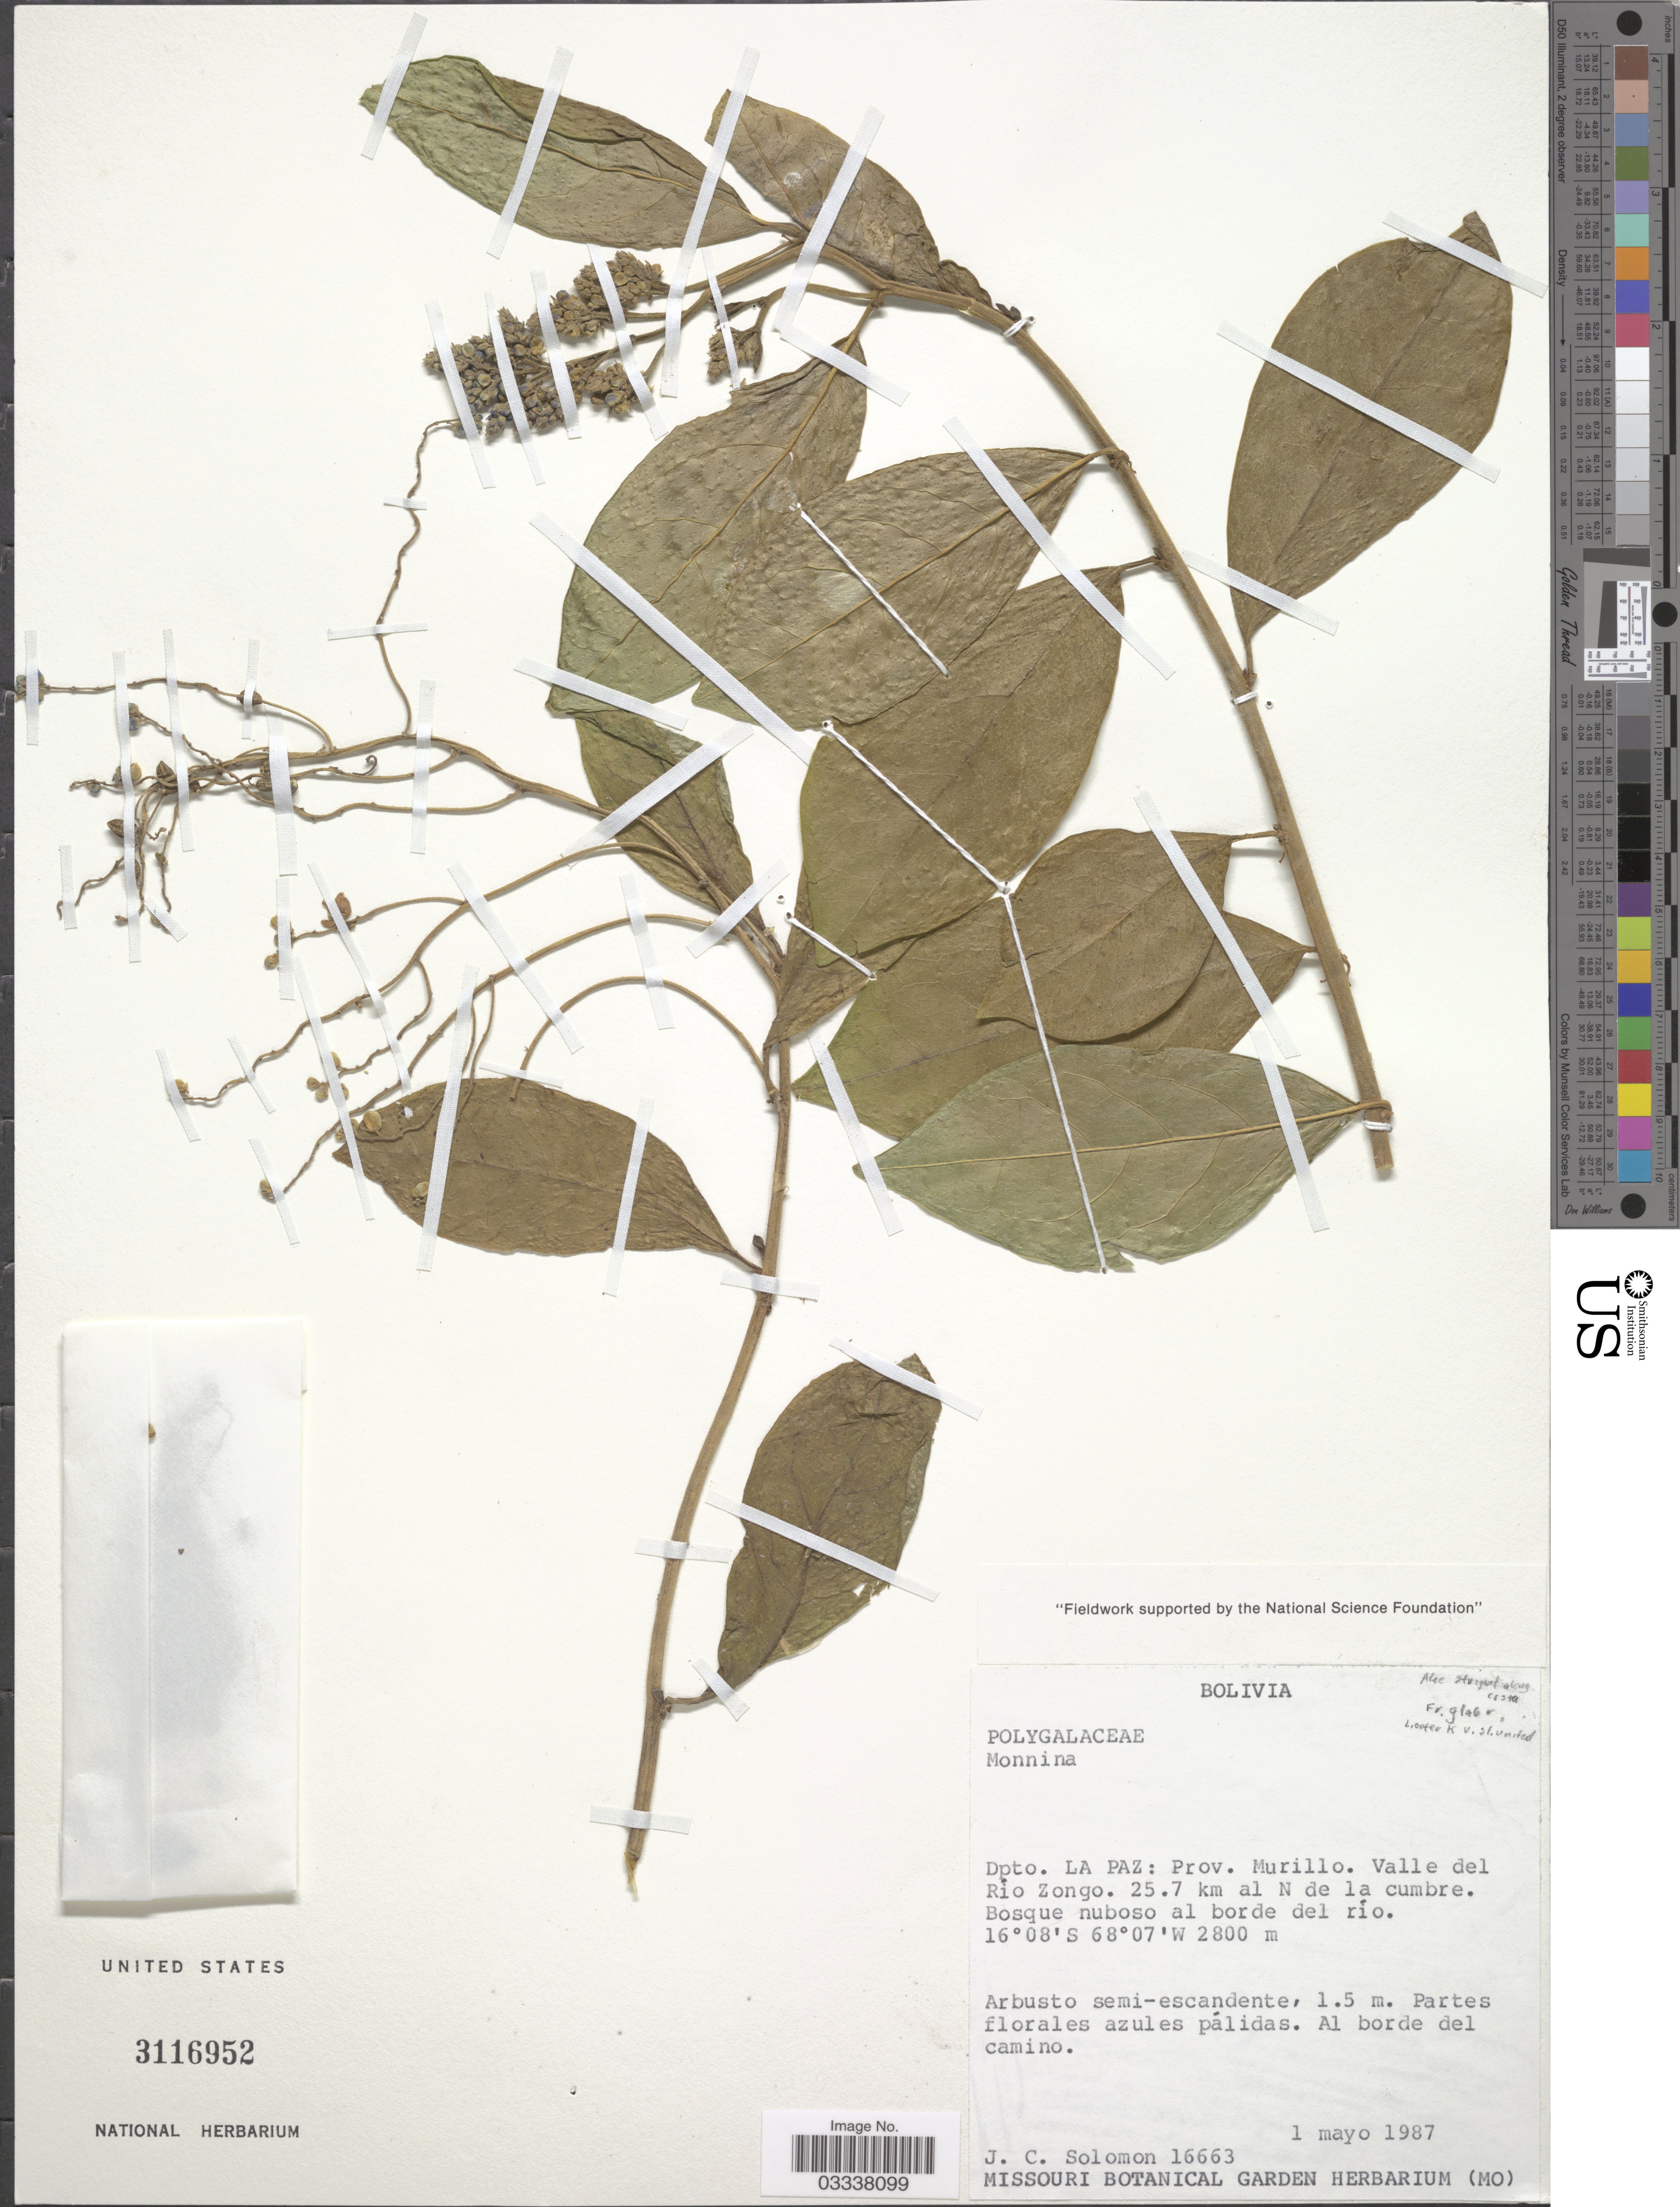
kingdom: Plantae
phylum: Tracheophyta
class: Magnoliopsida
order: Fabales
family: Polygalaceae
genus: Monnina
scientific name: Monnina sp.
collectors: J. C. Solomon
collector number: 16663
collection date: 1987-05-01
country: Bolivia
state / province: La Paz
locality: Dpto. La Paz: Prov. Murillo. Valle del Río Zongo. 25.7 km al N de la cumbre. Bosque nuboso al borde el río.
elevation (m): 2800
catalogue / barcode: US 3116952